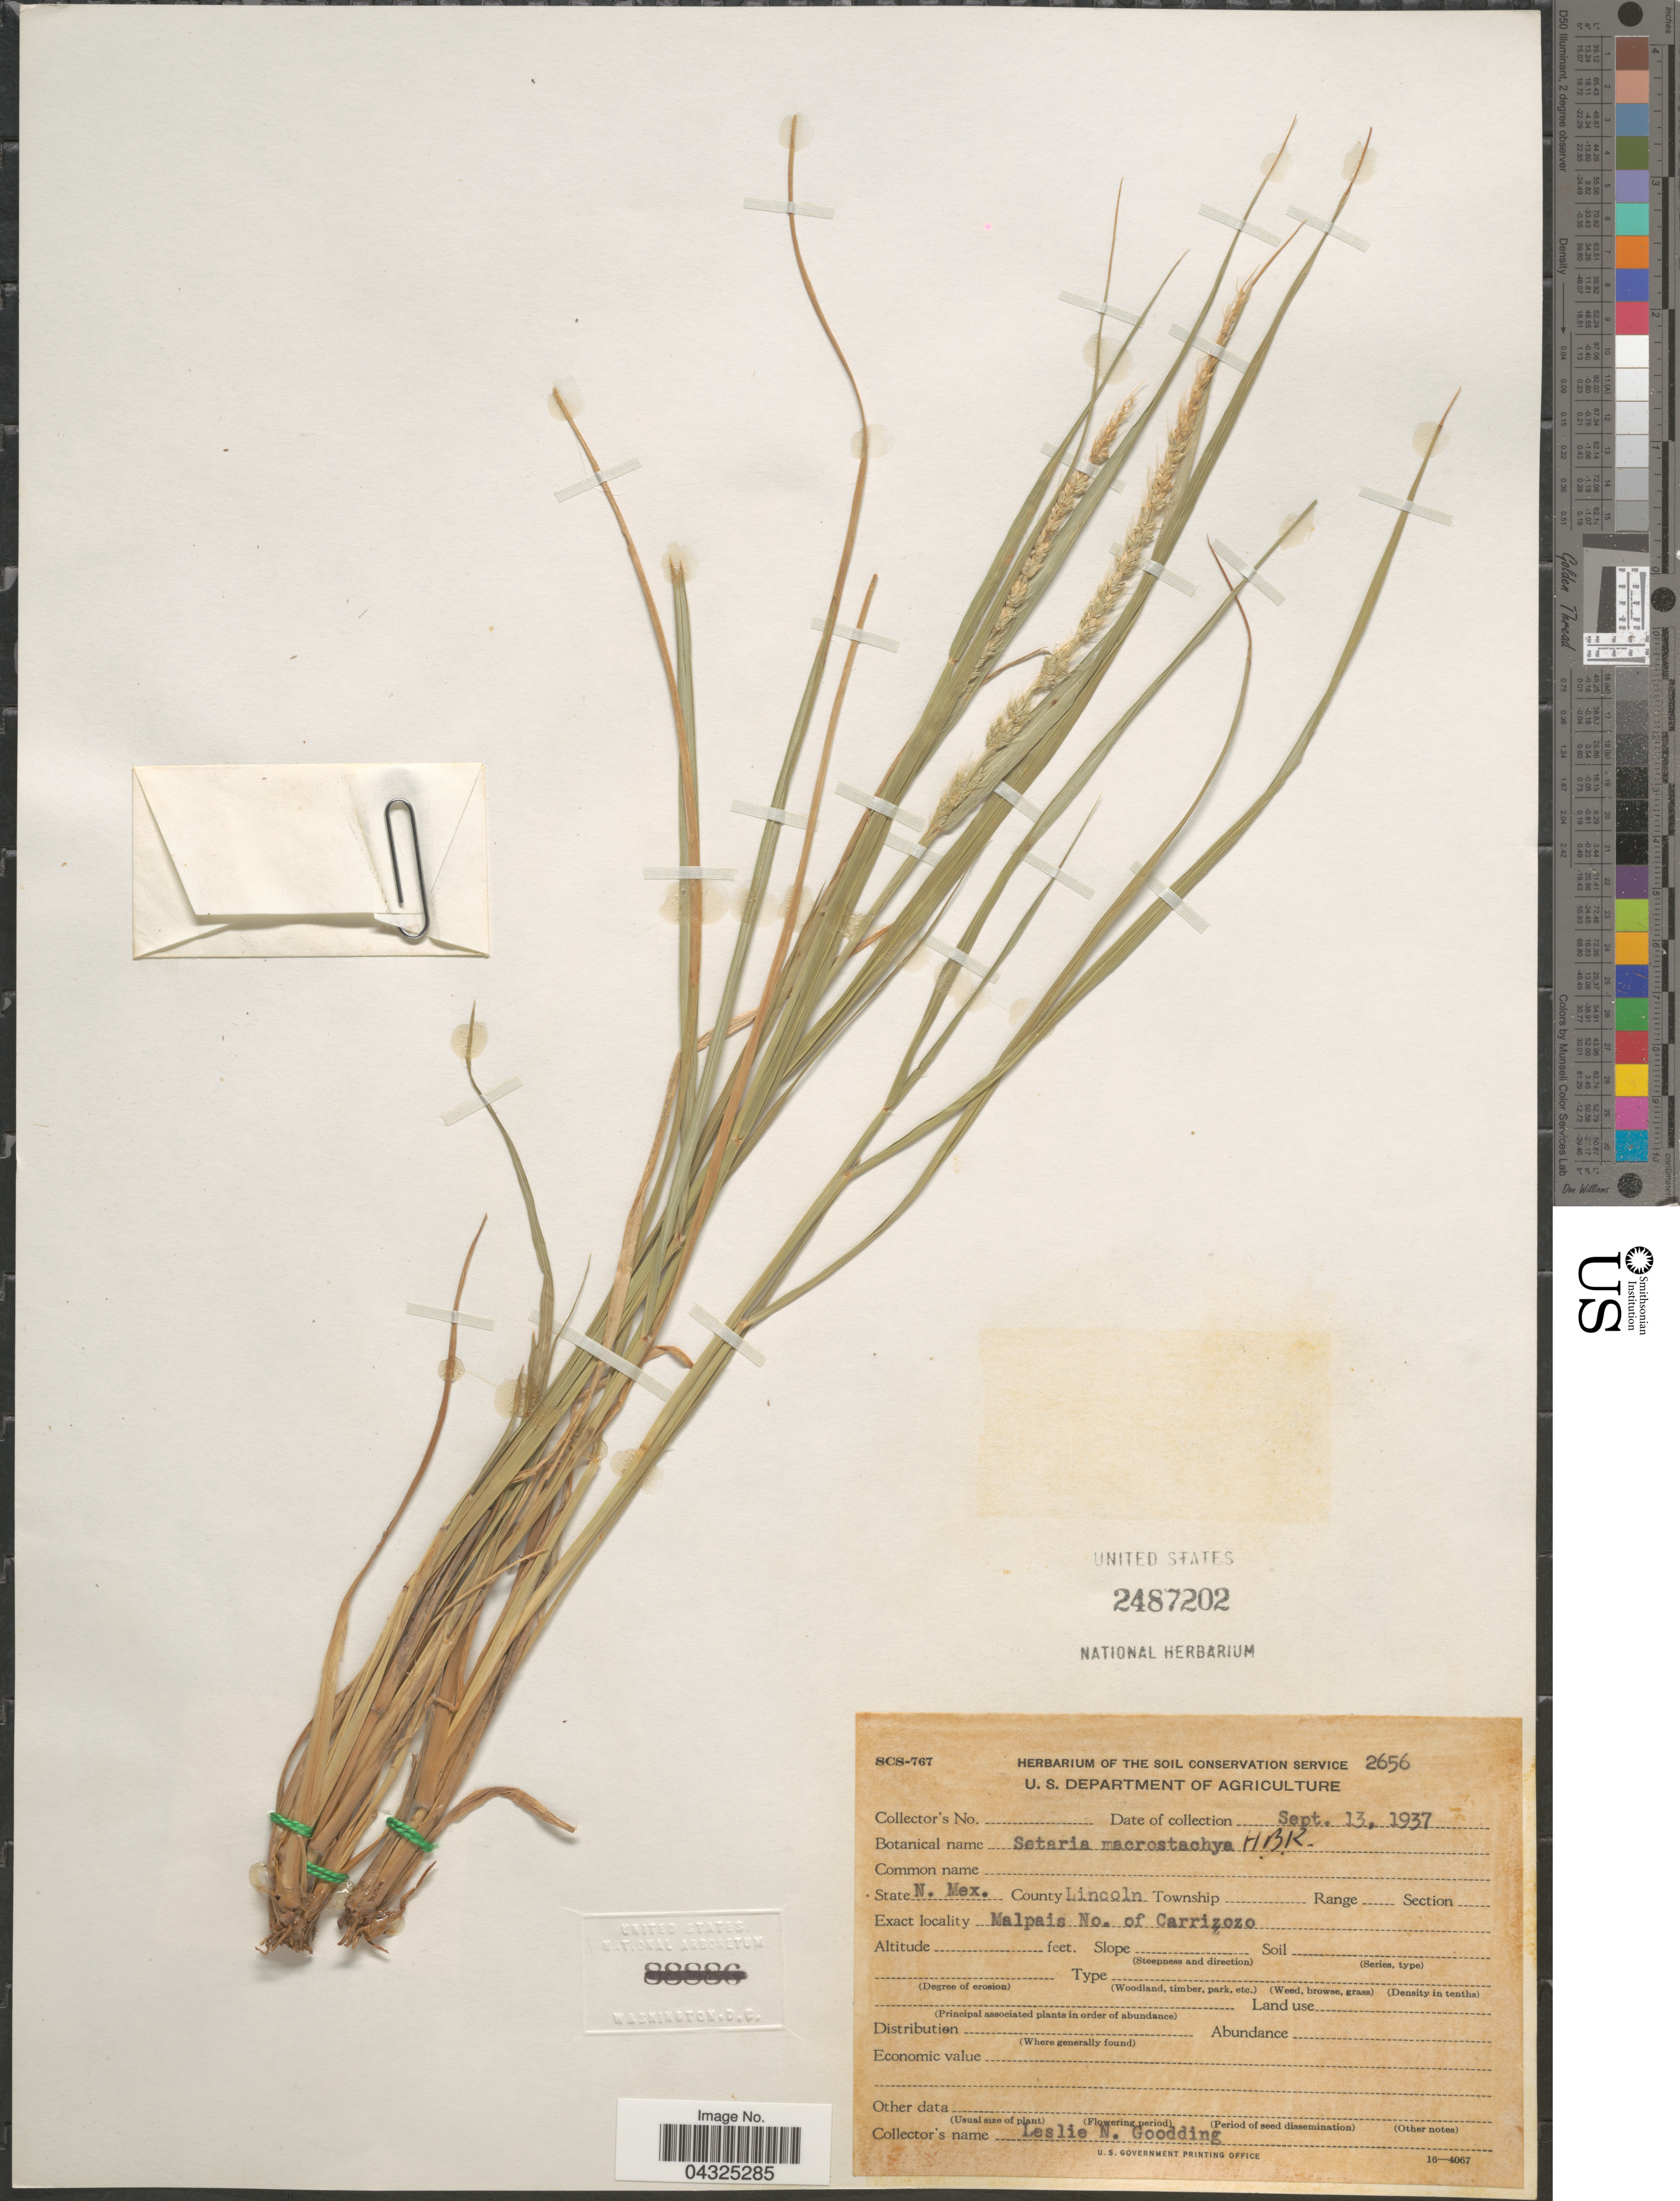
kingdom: Plantae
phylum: Tracheophyta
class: Liliopsida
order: Poales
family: Poaceae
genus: Setaria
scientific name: Setaria macrostachya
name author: Kunth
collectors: L. N. Goodding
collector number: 2656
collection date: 1937-09-13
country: United States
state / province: New Mexico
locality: County Lincoln. Malpais No. of Carrizozo.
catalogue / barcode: US 2487202